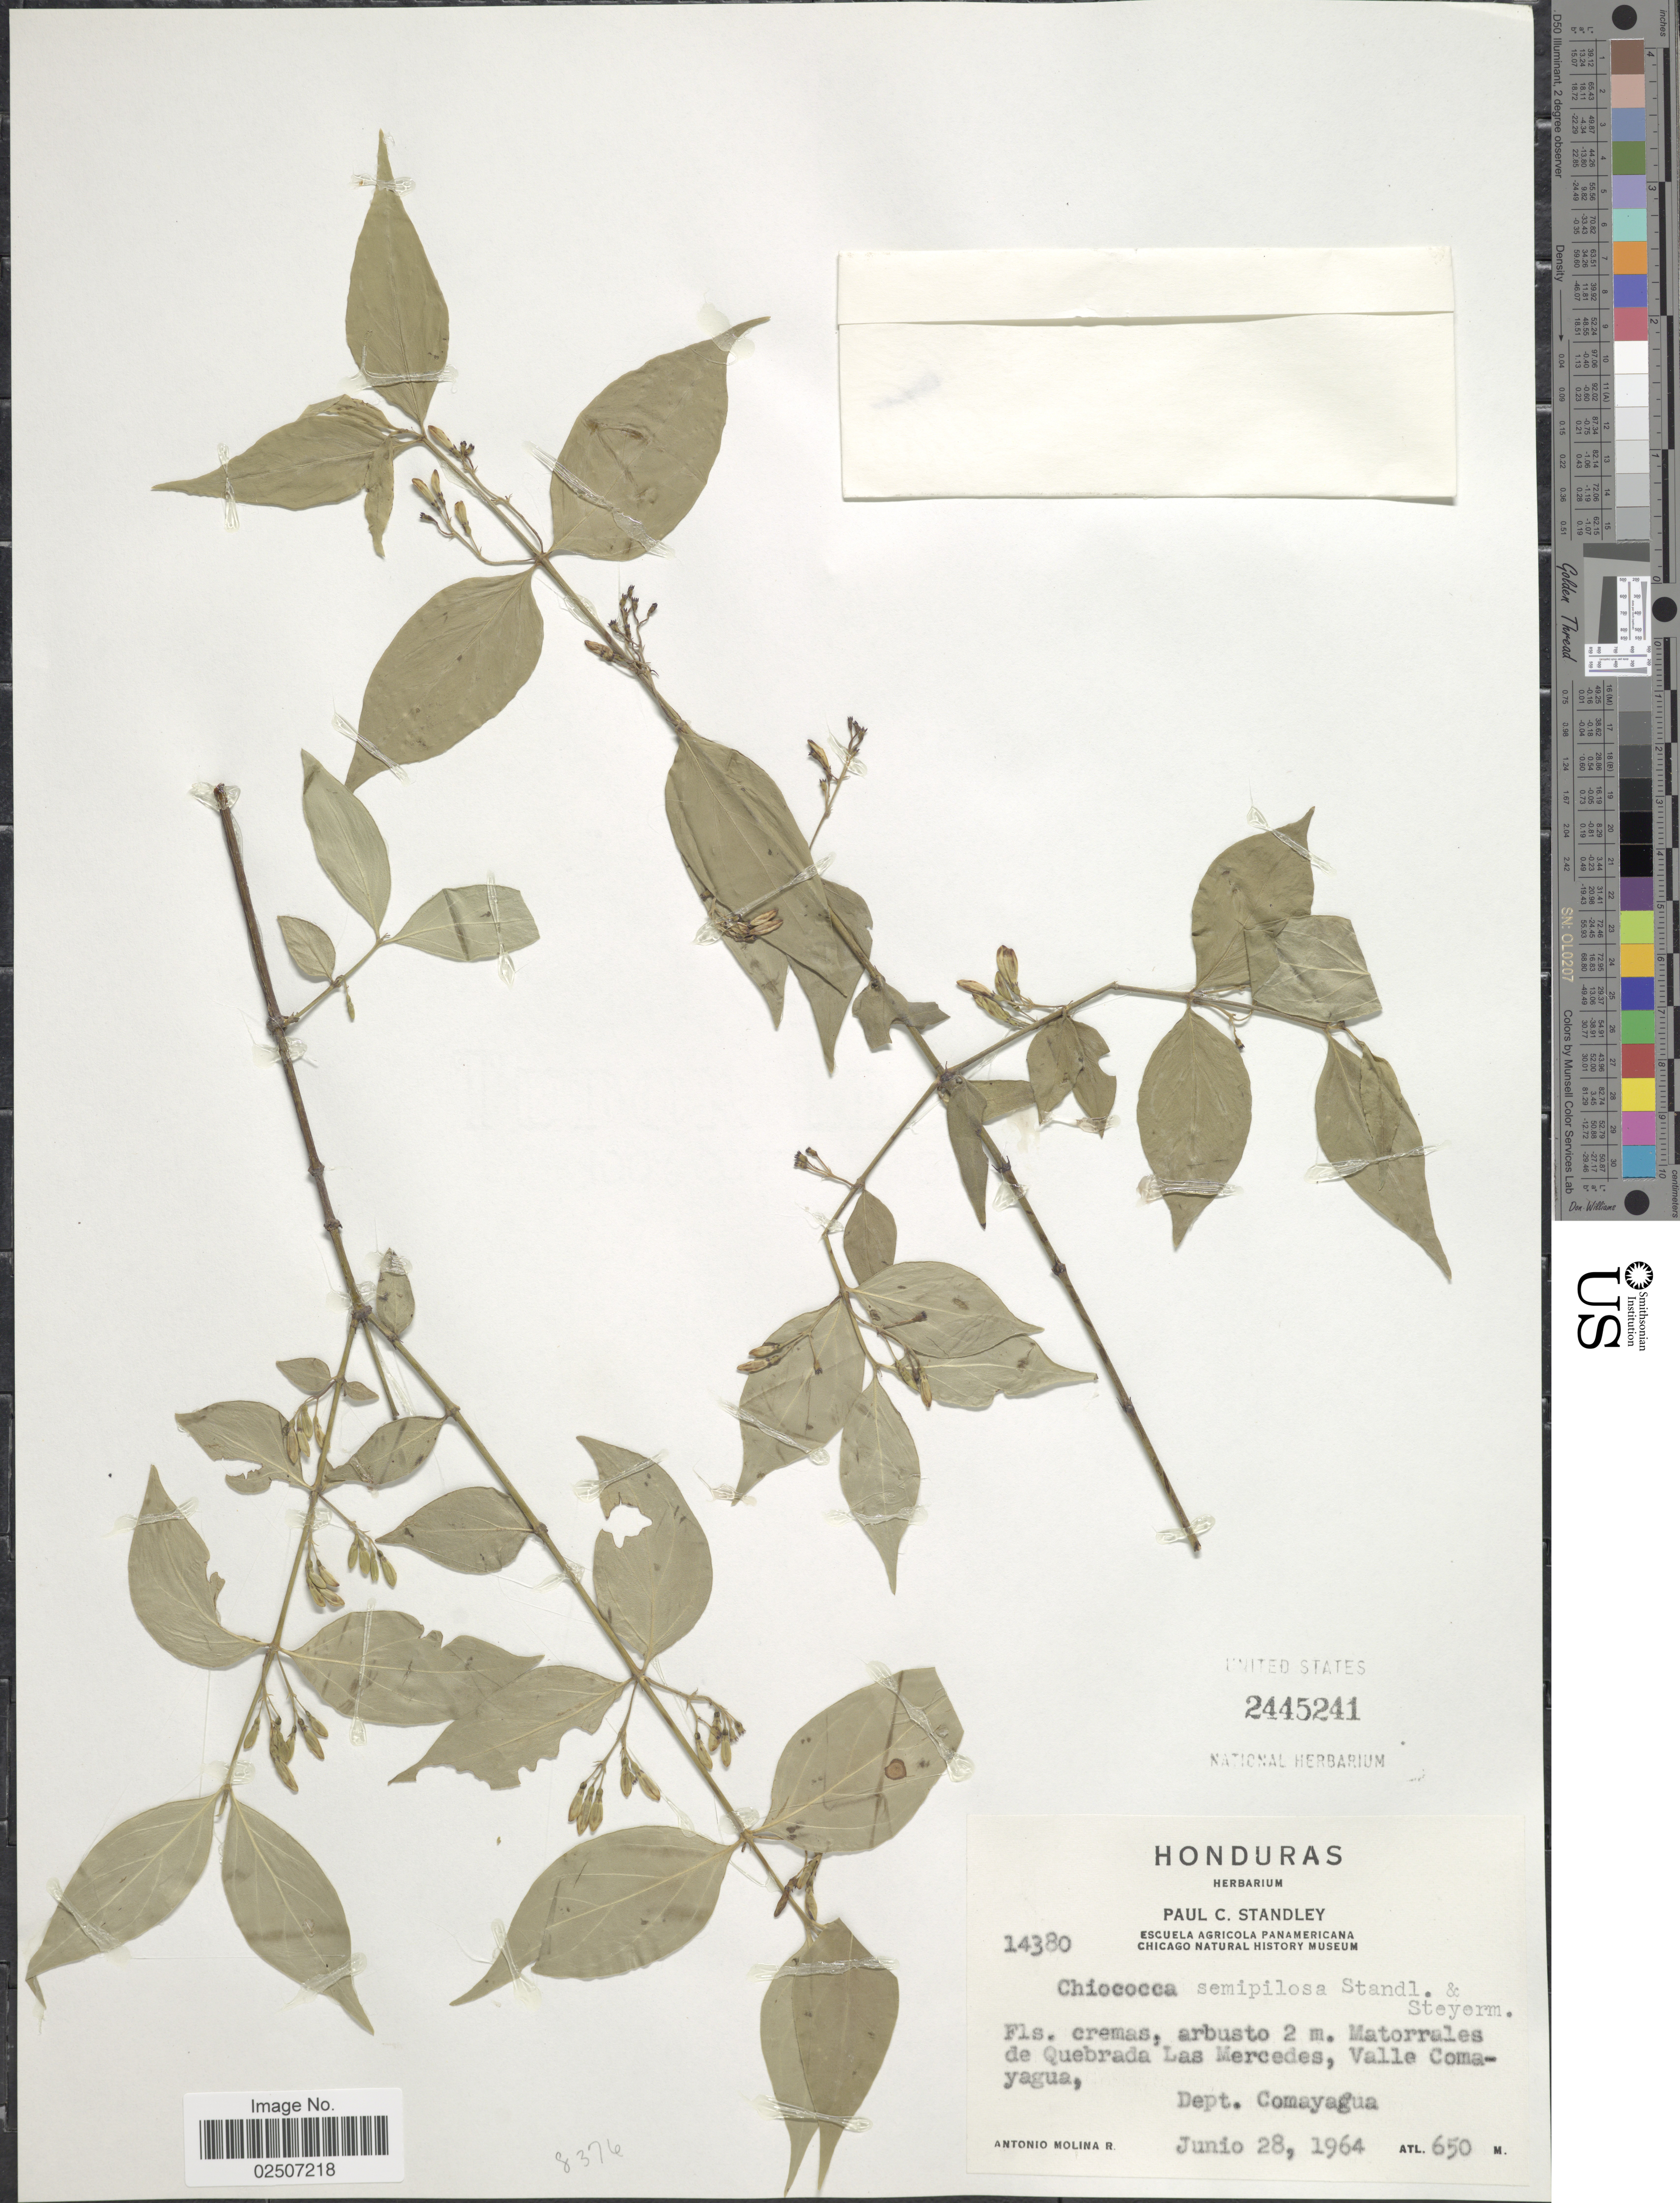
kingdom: Plantae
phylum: Tracheophyta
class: Magnoliopsida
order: Gentianales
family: Rubiaceae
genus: Chiococca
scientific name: Chiococca semipilosa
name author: Standl. & Steyerm.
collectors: A. Molina R.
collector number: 14380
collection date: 1964-06-28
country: Honduras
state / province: Comayagua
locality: Matorrales de Quebrada Las Mercedes, Valle Comayagua, Dept. Comayagua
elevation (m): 650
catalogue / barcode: US 2445241